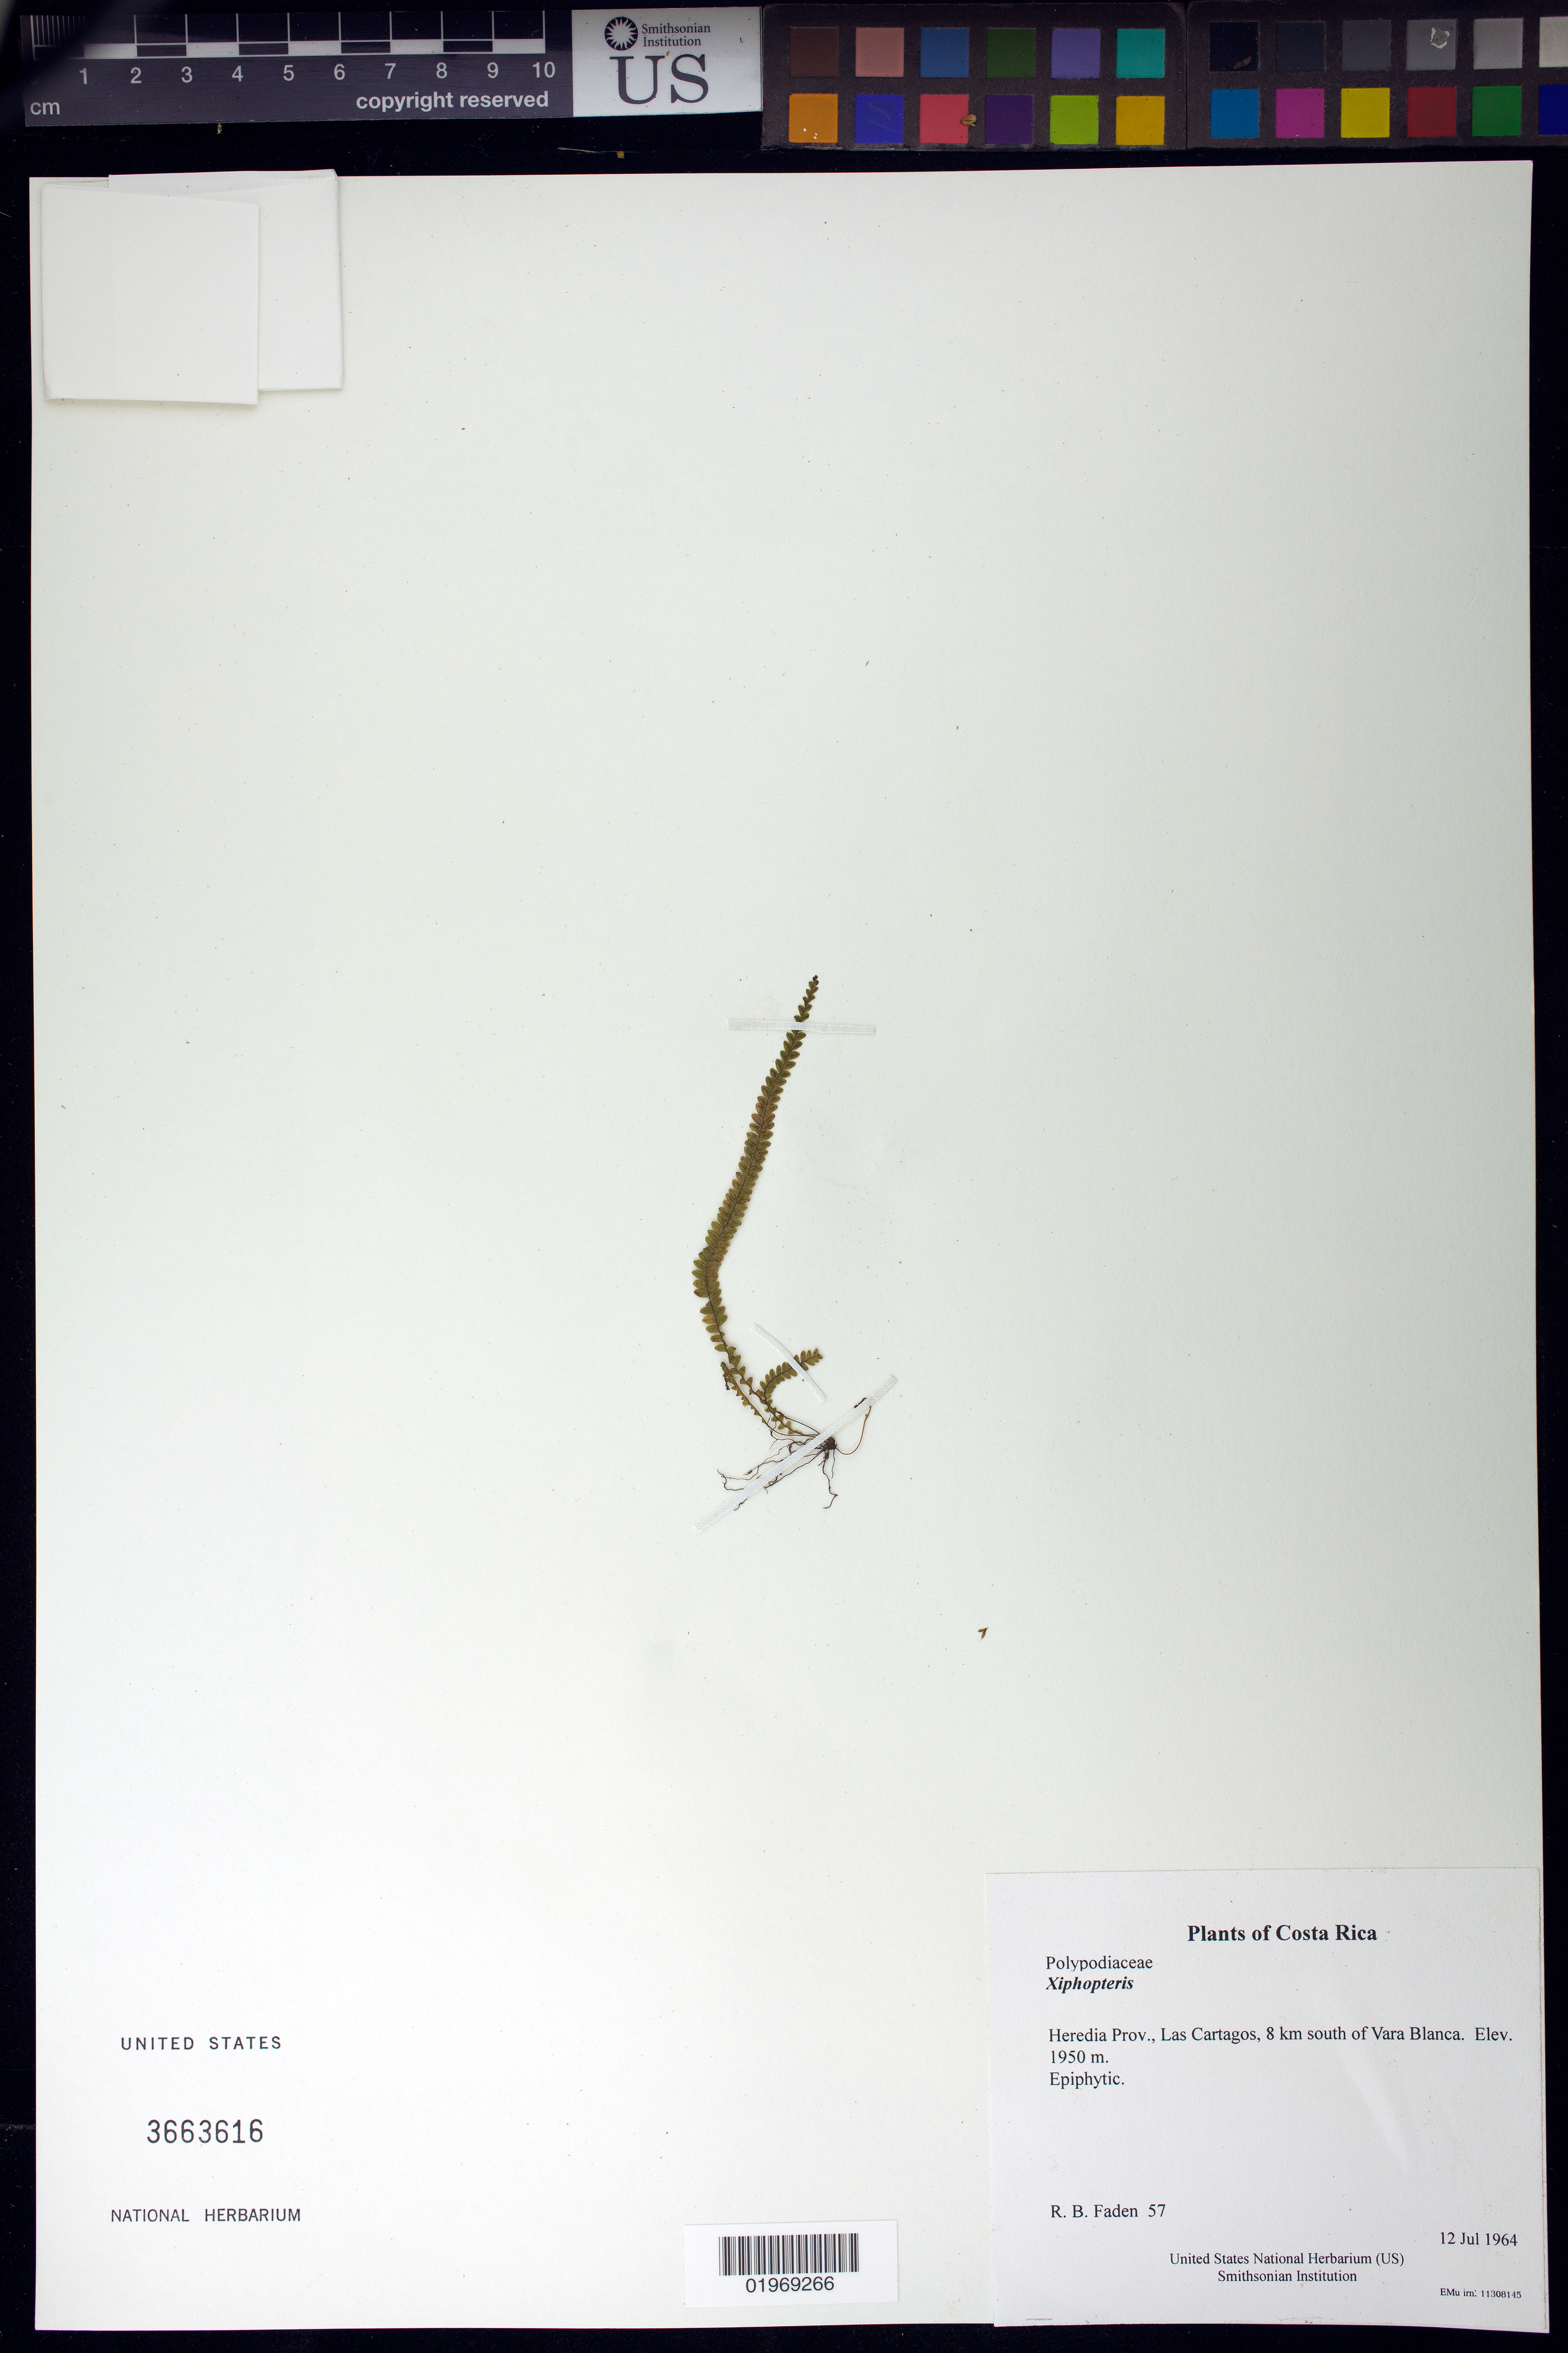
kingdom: Plantae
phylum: Tracheophyta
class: Polypodiopsida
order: Polypodiales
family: Polypodiaceae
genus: Xiphopteris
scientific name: Xiphopteris sp.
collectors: R. B. Faden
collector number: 57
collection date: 1964-07-12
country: Costa Rica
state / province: Heredia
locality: Las Cartagos, 8 km south of Vara Blanca.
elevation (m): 1950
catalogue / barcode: US 3663616